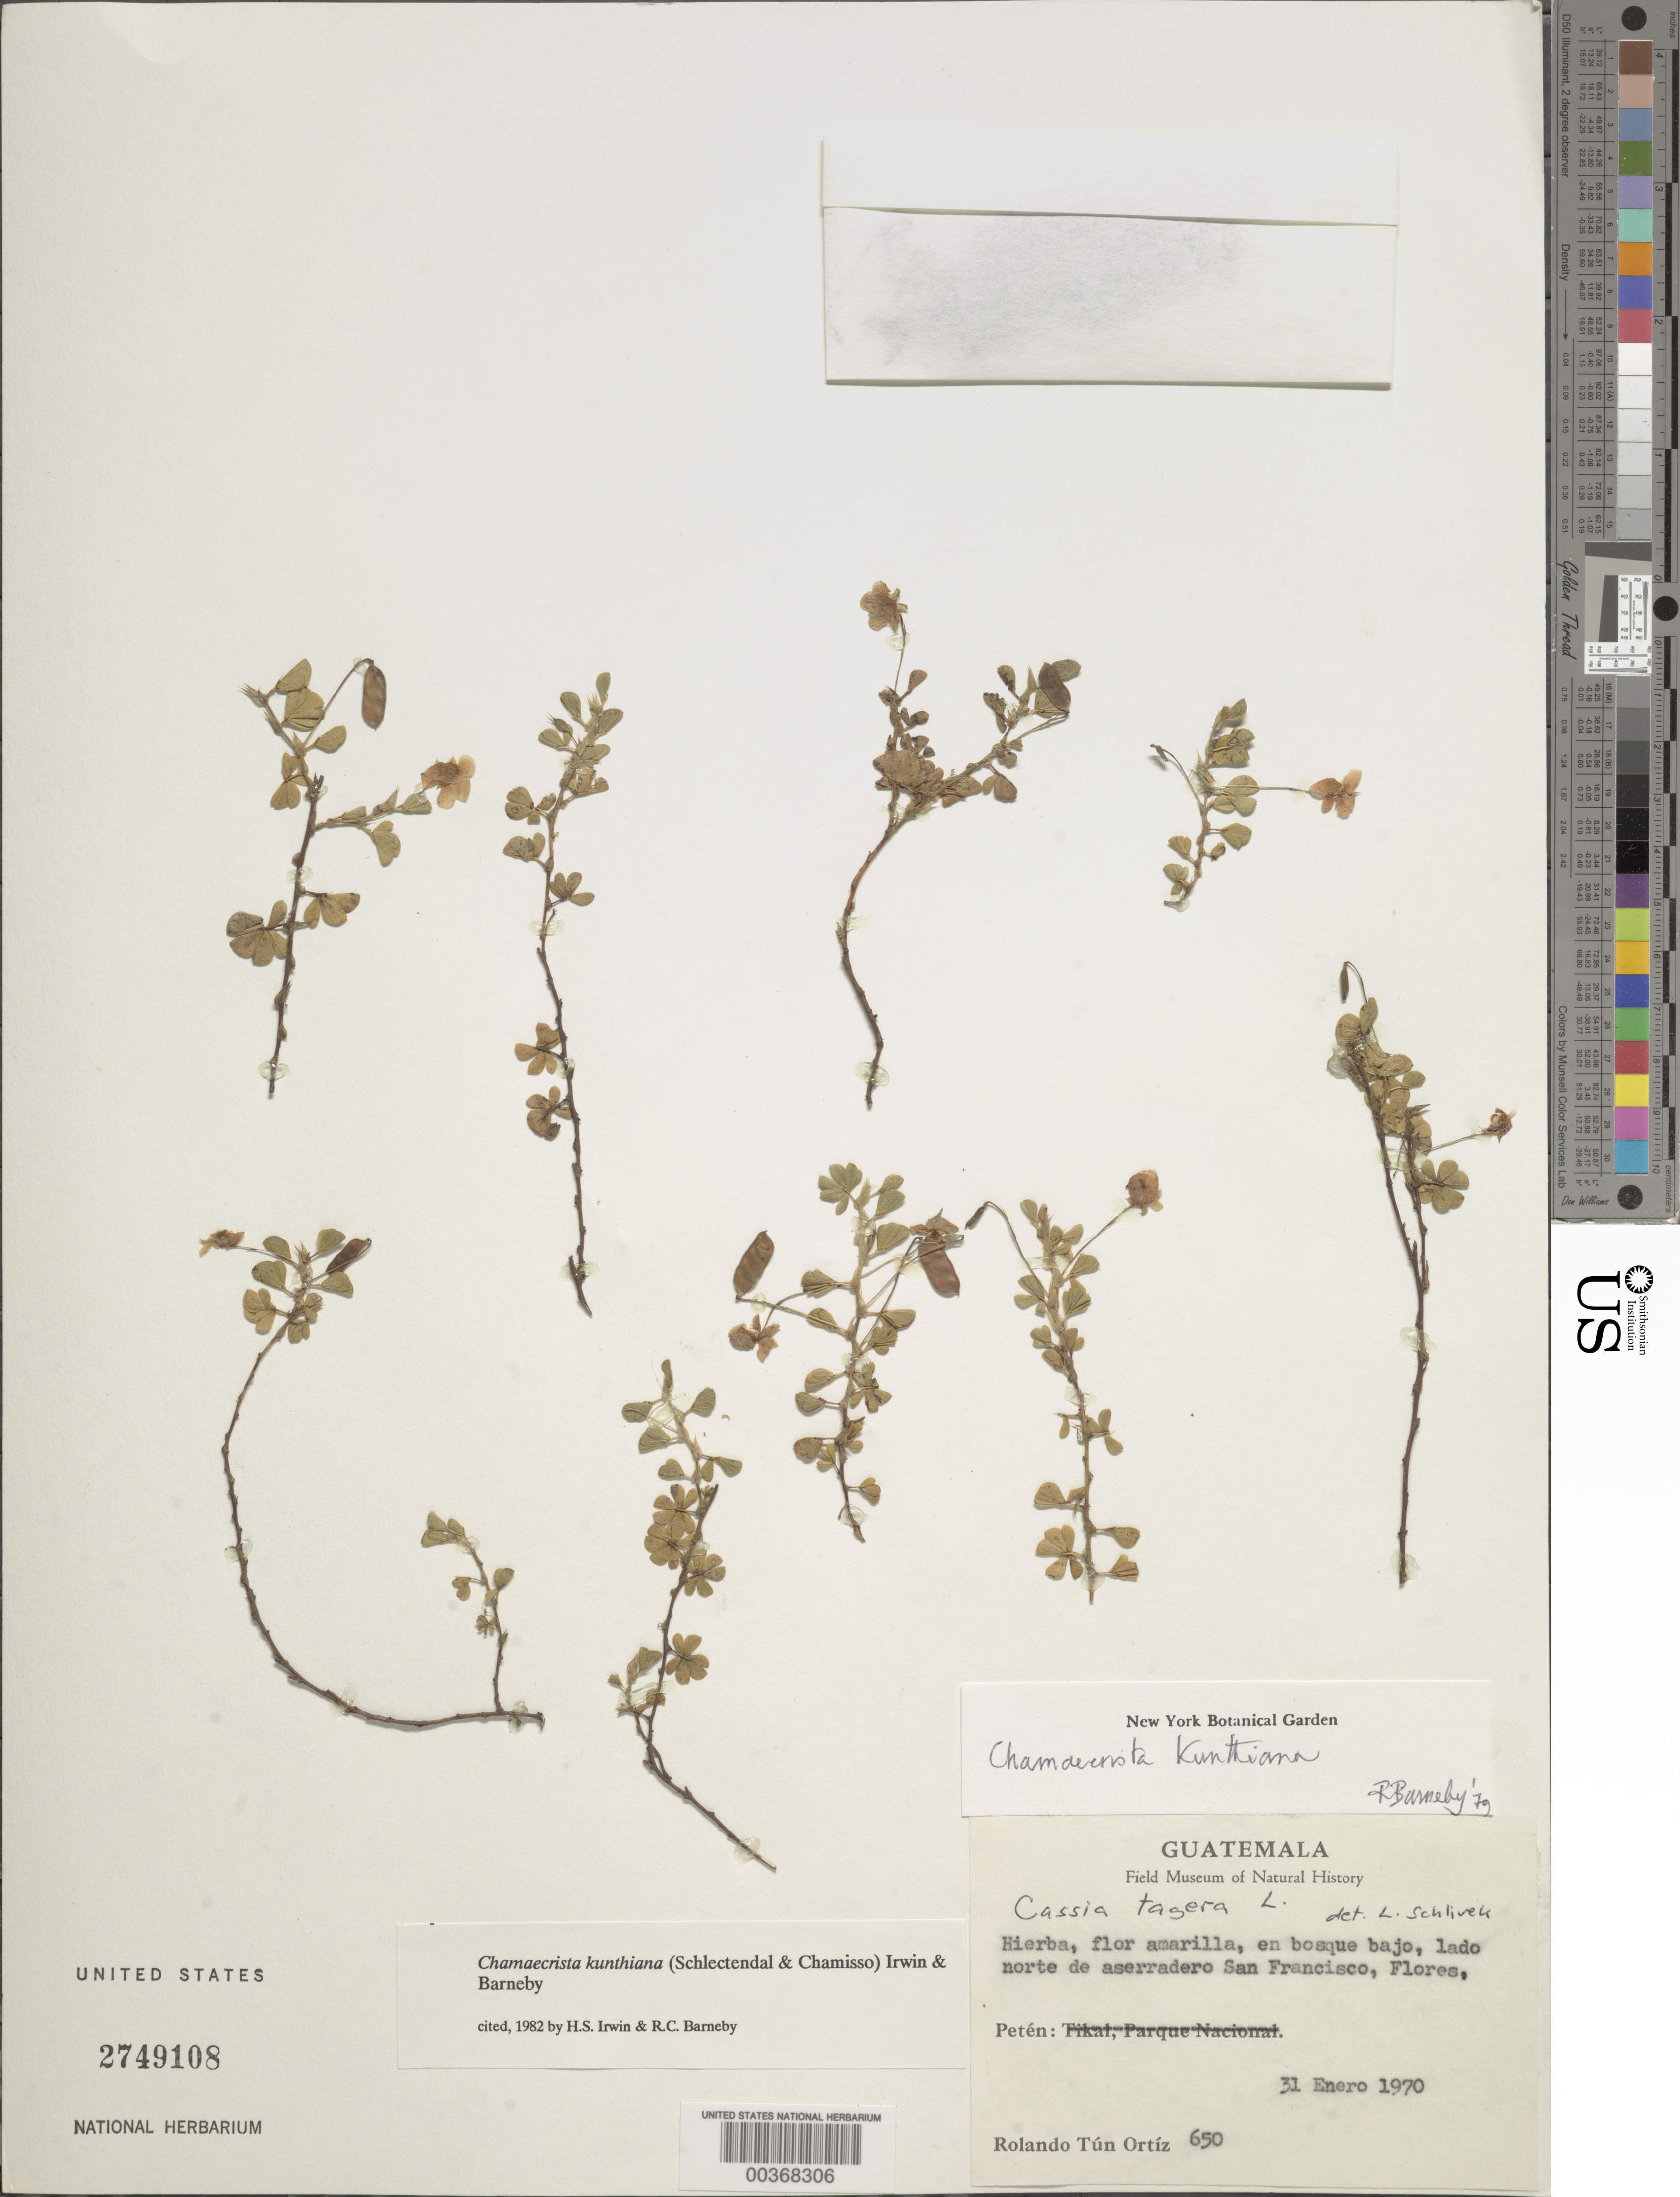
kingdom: Plantae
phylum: Tracheophyta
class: Magnoliopsida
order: Fabales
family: Fabaceae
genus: Chamaecrista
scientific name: Chamaecrista kunthiana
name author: (Schltdl. & Cham.) H.S. Irwin & Barneby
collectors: R. Tún Ortiz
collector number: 650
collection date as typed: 31 Jan 1970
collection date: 1970-01-31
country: Guatemala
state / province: El Petén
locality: Lado norte de aserradero San Francisco, Flores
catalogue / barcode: US 2749108